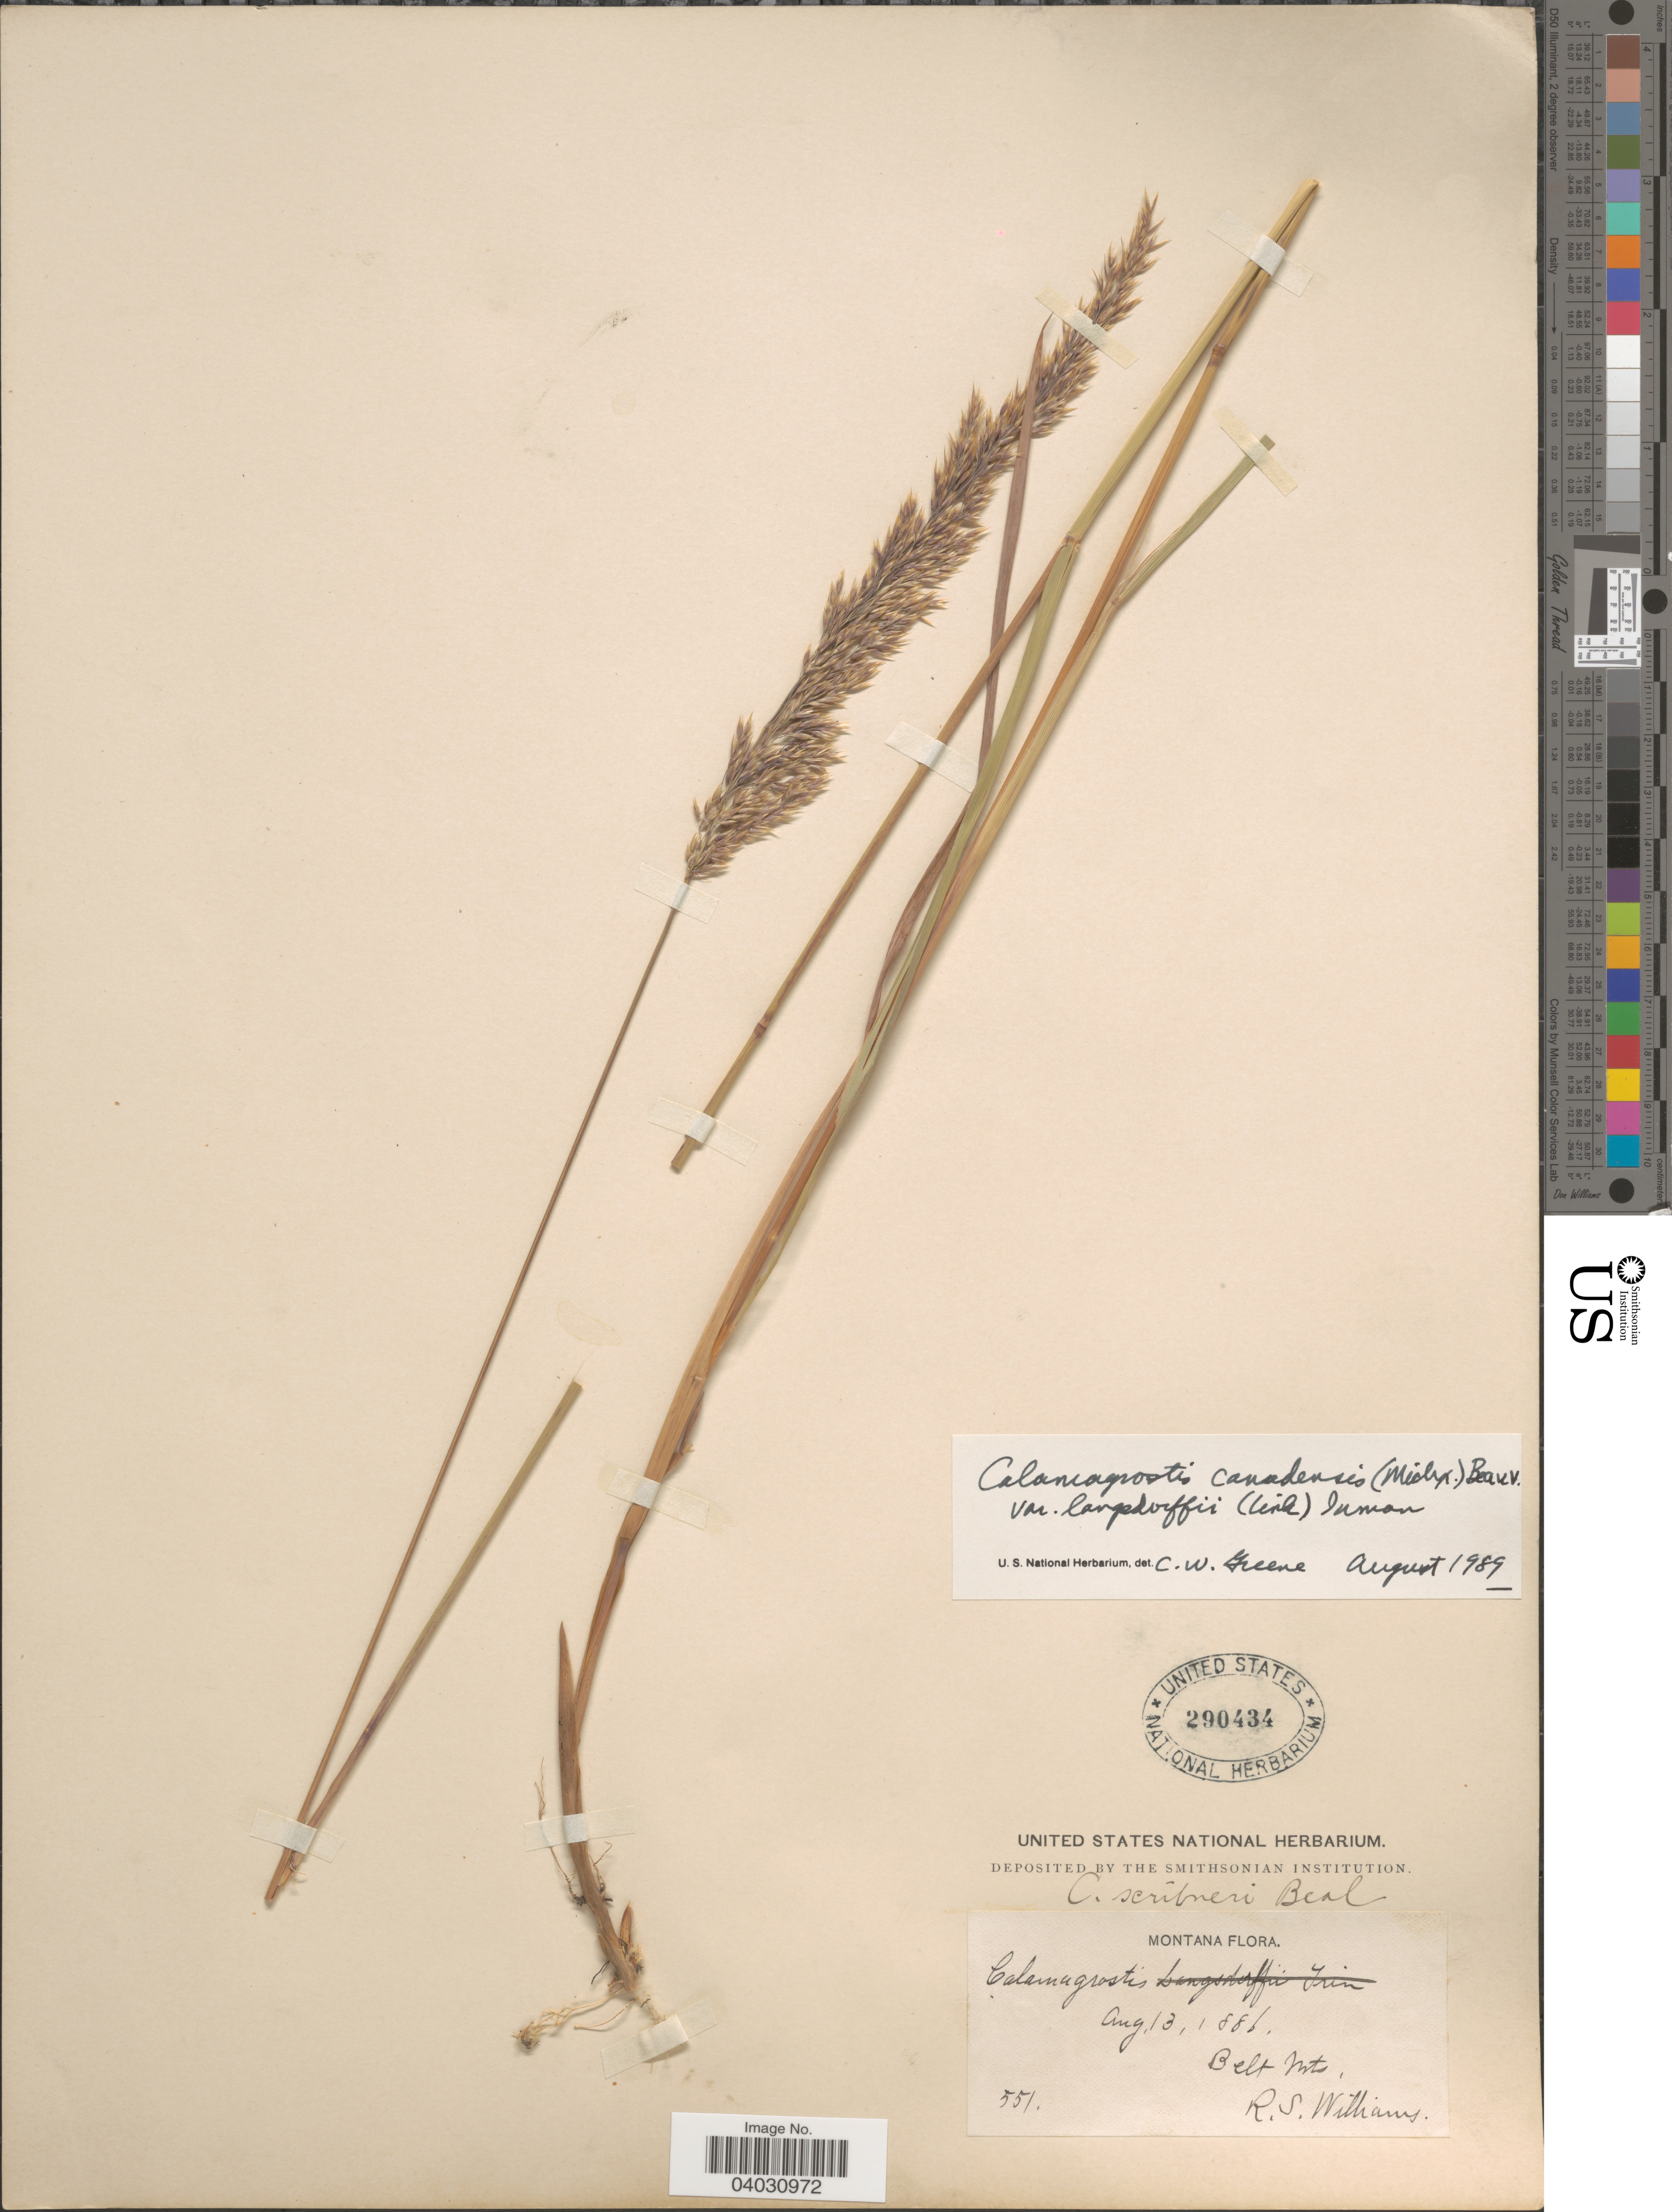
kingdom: Plantae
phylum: Tracheophyta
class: Liliopsida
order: Poales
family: Poaceae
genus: Calamagrostis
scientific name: Calamagrostis sp.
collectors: R. S. Williams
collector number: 551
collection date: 1886-08-13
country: United States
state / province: Montana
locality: Belt Mts.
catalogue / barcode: US 290434